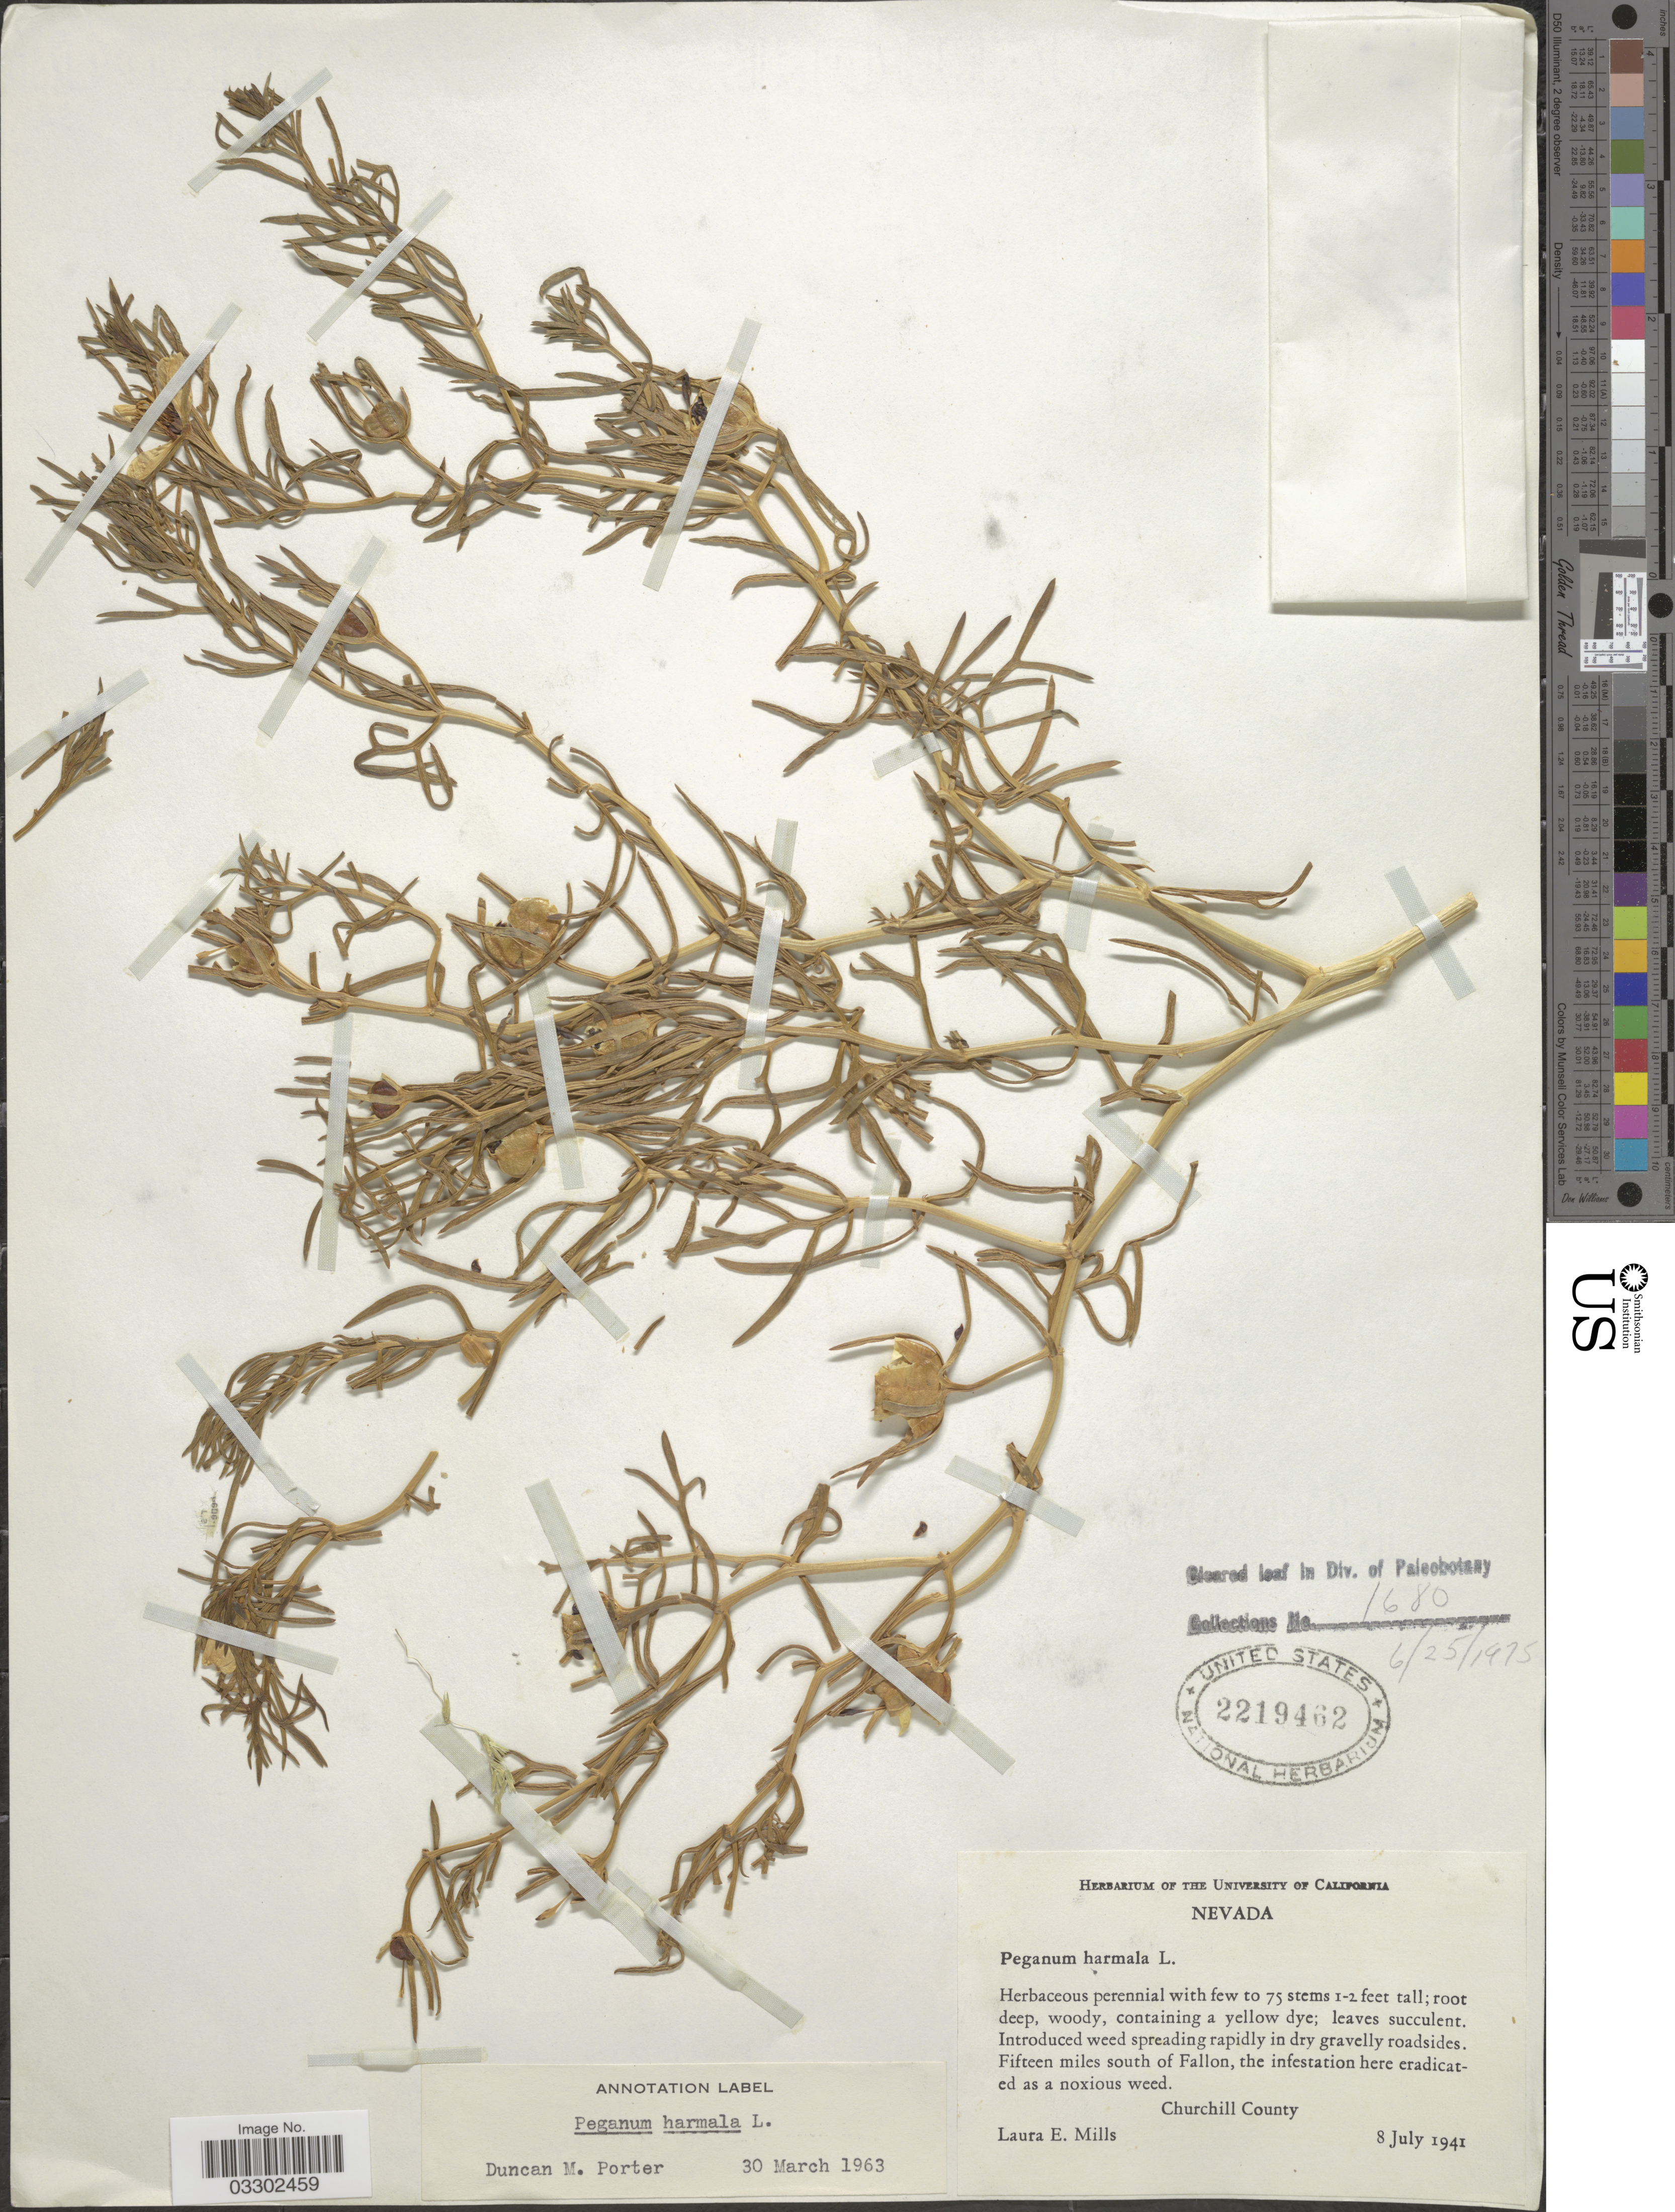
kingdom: Plantae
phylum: Tracheophyta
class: Magnoliopsida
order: Sapindales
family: Tetradiclidaceae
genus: Peganum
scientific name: Peganum harmala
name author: L.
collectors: L. Mills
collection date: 1941-07-08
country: United States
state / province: Nevada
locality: Fifteen miles south of Fallon, Churchill County.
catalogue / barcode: US 2219462